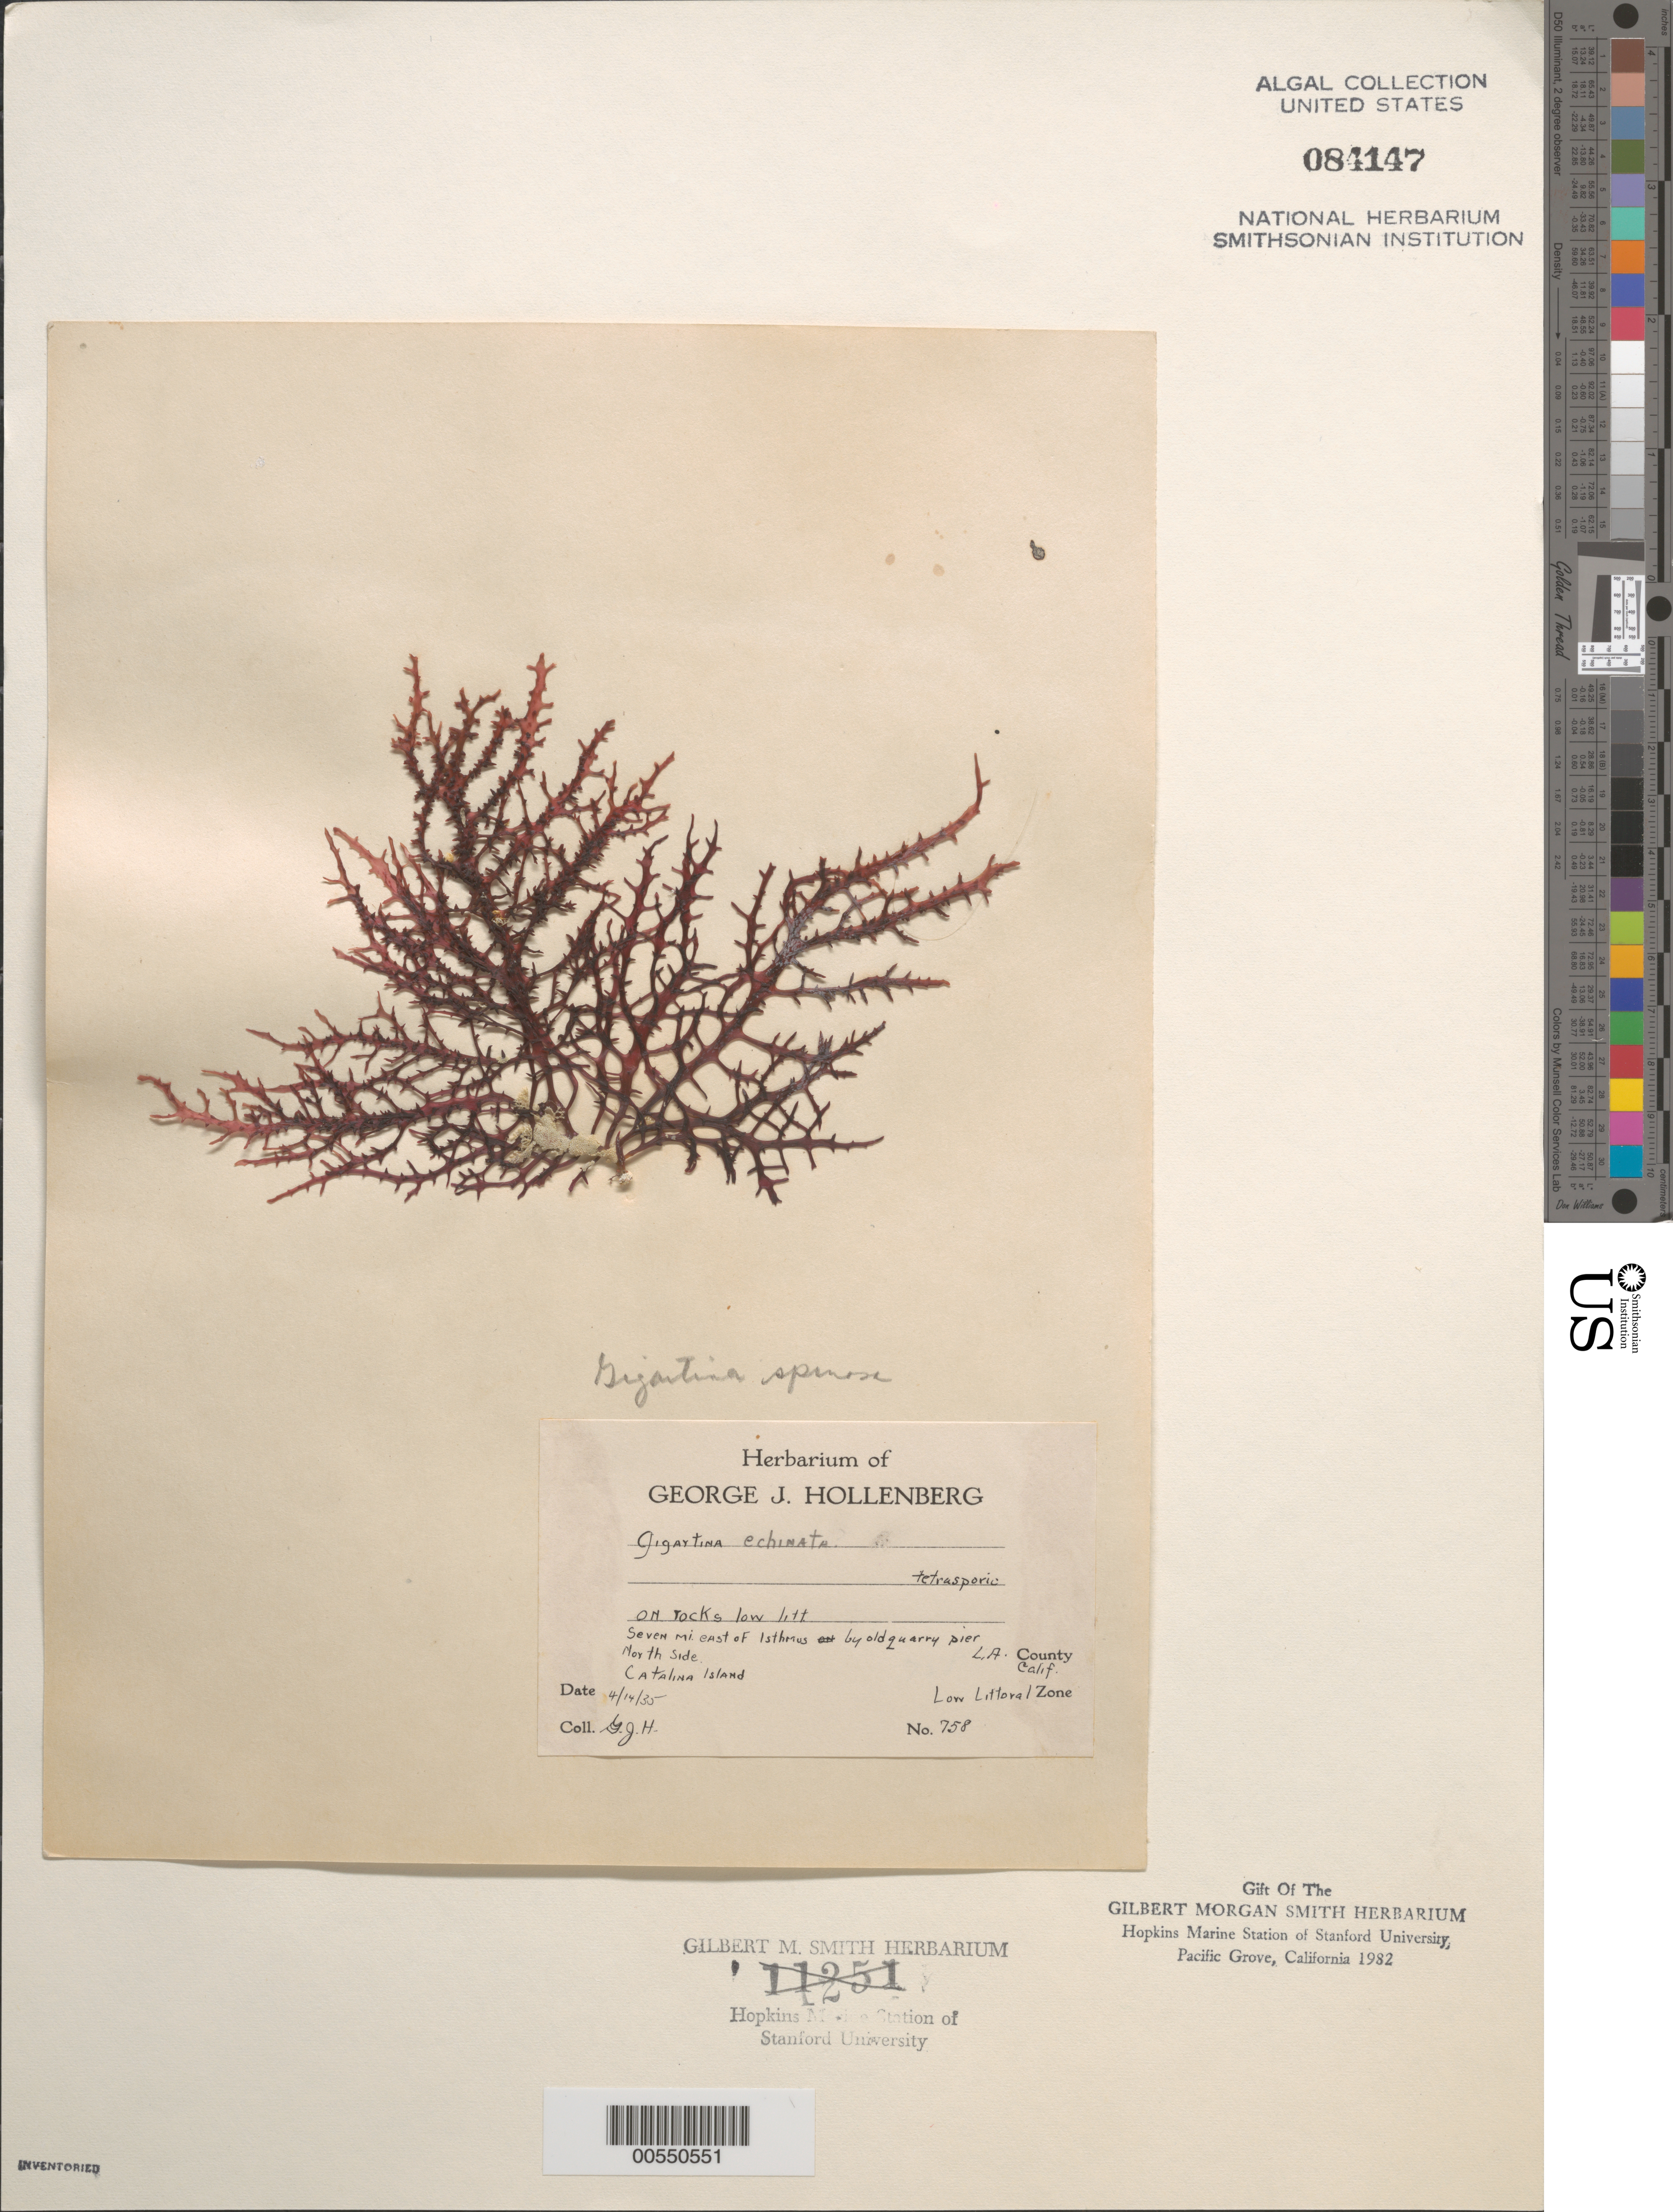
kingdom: Plantae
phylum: Rhodophyta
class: Florideophyceae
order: Gigartinales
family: Gigartinaceae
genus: Chondracanthus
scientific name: Chondracanthus spinosus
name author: (Kütz.) Guiry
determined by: Algae name updating Project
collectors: G. Hollenberg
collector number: GJH 758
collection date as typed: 14 Apr 1935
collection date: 1935-04-14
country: United States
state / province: California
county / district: Los Angeles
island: Santa Catalina Island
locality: East of Isthmus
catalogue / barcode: US 84147